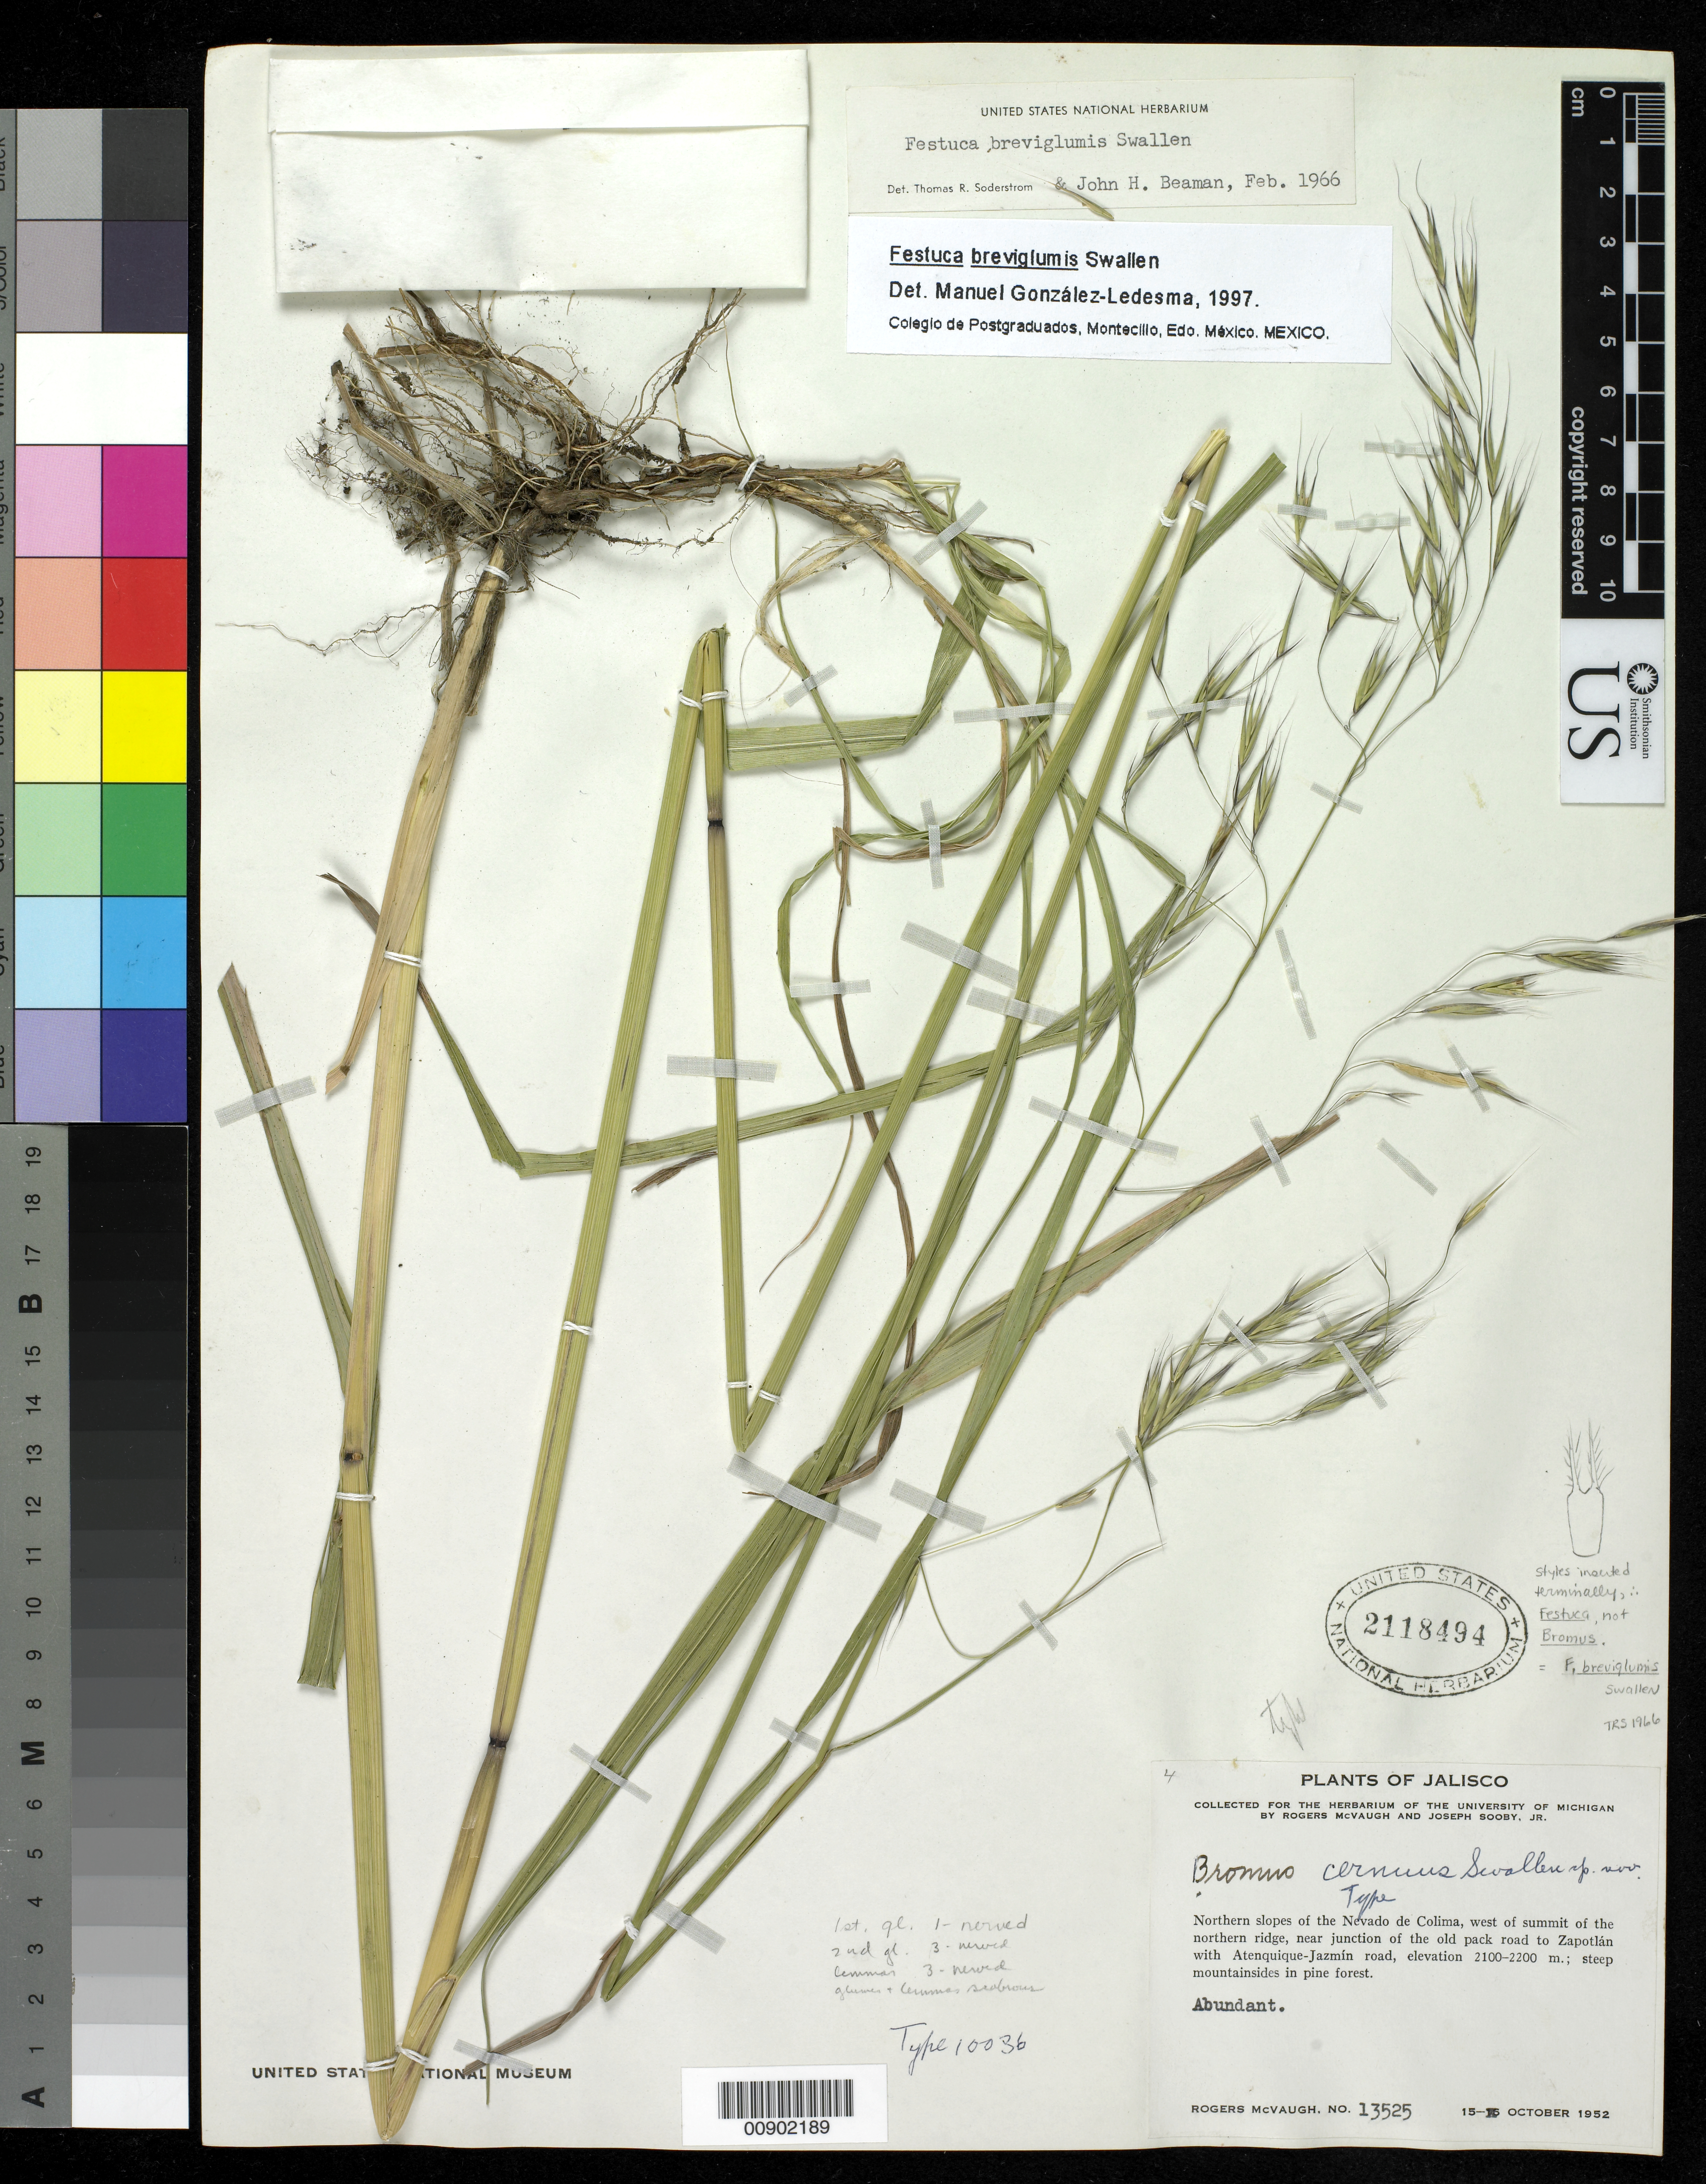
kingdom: Plantae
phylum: Tracheophyta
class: Liliopsida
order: Poales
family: Poaceae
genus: Bromus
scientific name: Bromus cernuus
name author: Swallen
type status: Holotype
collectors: R. McVaugh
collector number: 13525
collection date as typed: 15 Oct 1952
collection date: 1952-10-15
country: Mexico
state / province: Jalisco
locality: Northern slopes of the Nevado de Colima, near junction of old pack road to Zapotlan with Atenquique - Jazmin road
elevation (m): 2100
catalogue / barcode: US 2118494